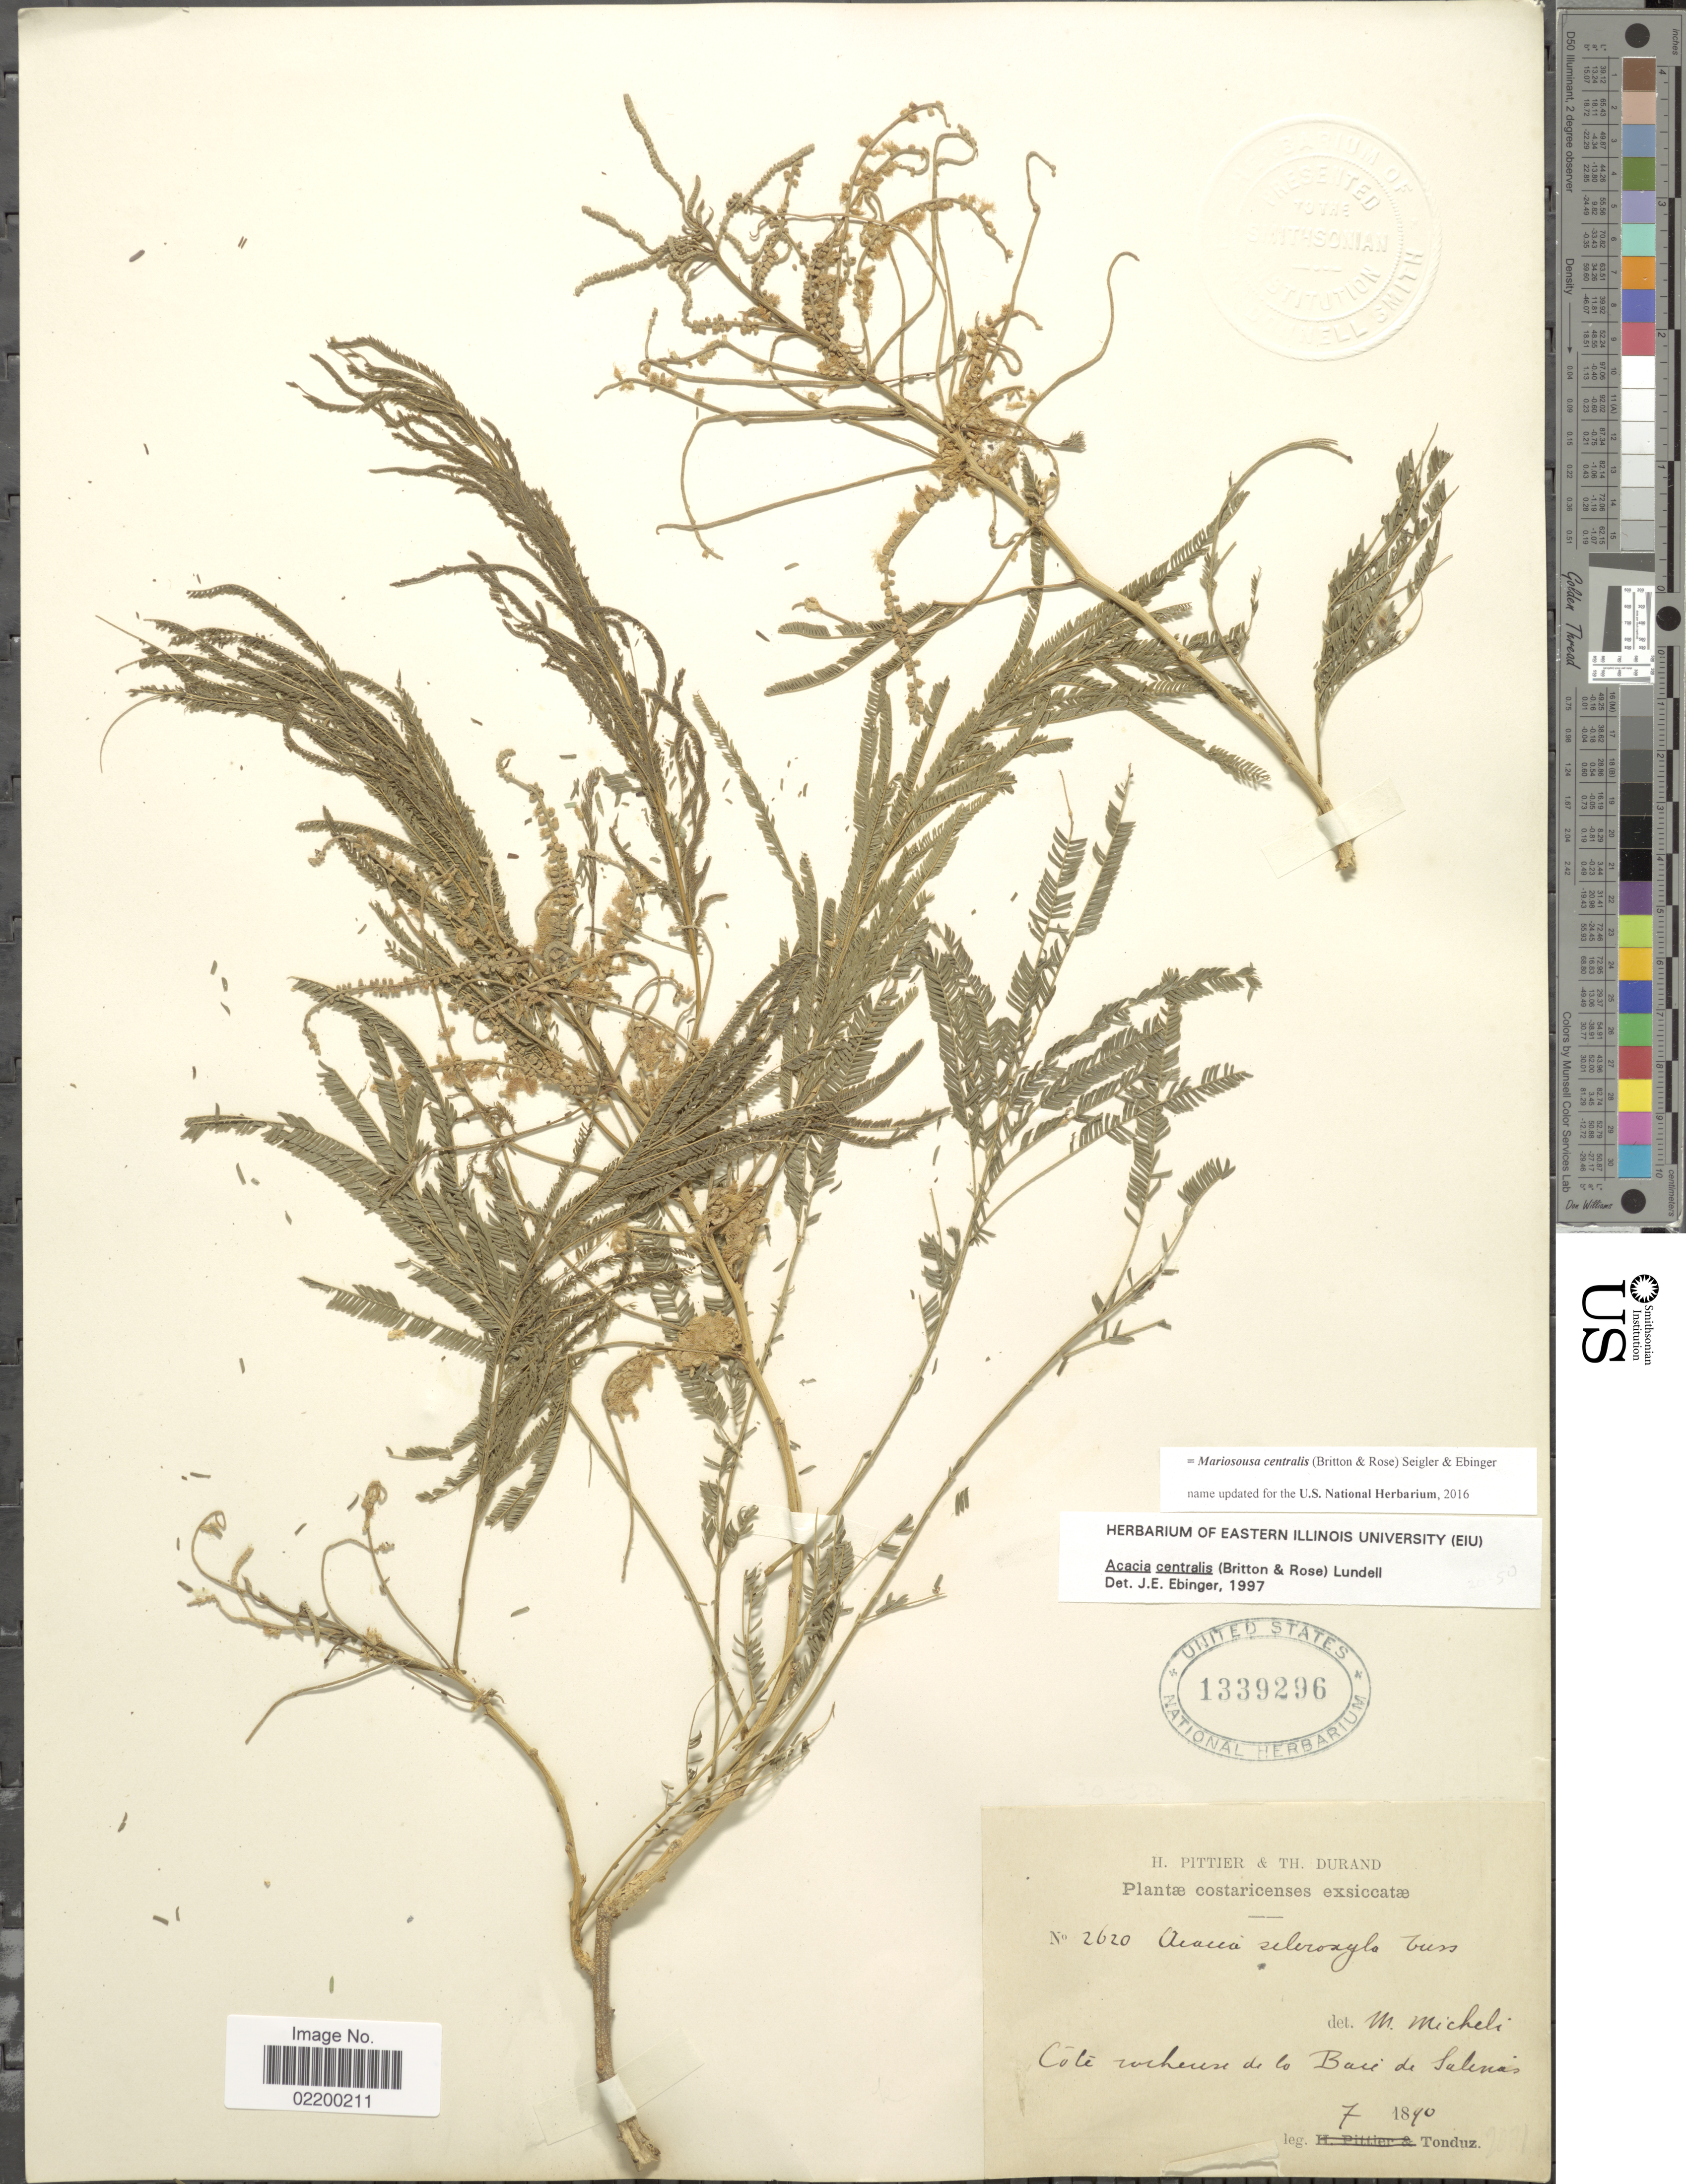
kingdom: Plantae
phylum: Tracheophyta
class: Magnoliopsida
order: Fabales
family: Fabaceae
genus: Mariosousa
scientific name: Mariosousa centralis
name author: (Britton & Rose) Seigler & Ebinger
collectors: A. Tonduz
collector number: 2620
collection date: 1890-07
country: Costa Rica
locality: Costaricenses. Cote rocheuse de lo Bahia de Salenas.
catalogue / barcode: US 1339296